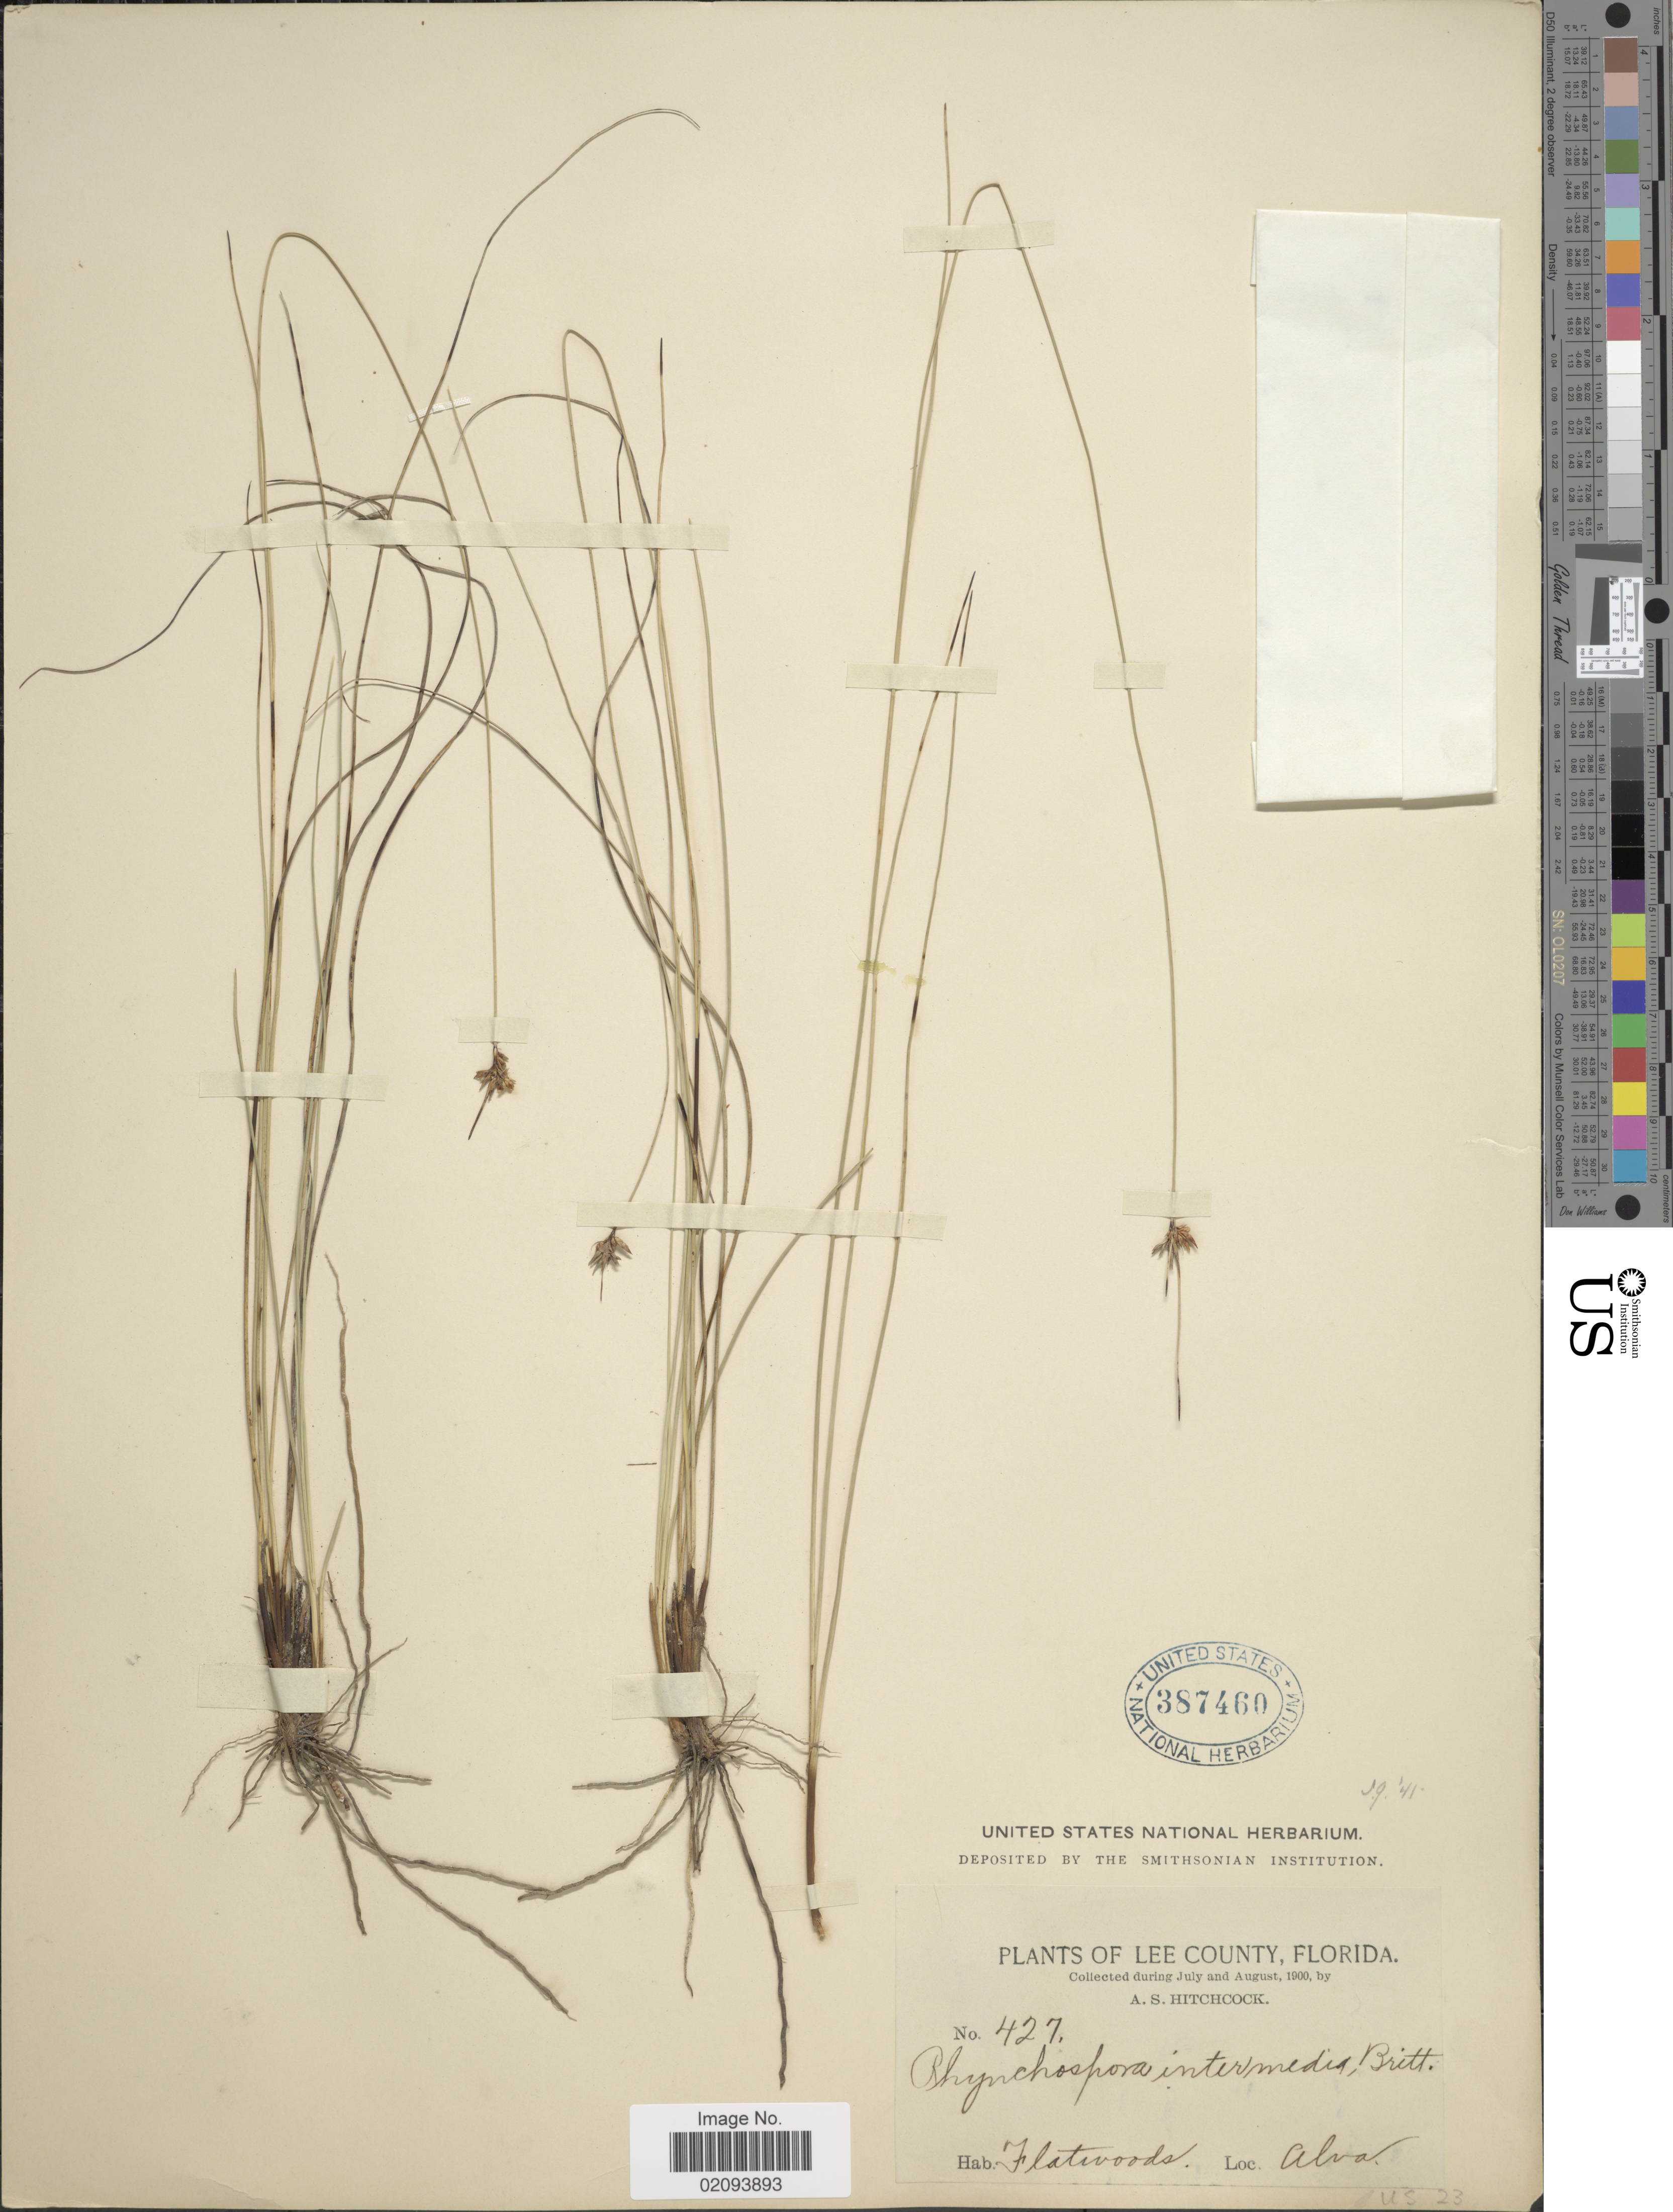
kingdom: Plantae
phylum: Tracheophyta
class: Liliopsida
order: Poales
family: Cyperaceae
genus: Rhynchospora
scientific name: Rhynchospora intermedia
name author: (Chapm.) Britton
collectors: A. S. Hitchcock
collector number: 427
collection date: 1900-07/1900-08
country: United States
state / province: Florida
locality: Lee County. Flatwoods. Alva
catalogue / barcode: US 387460